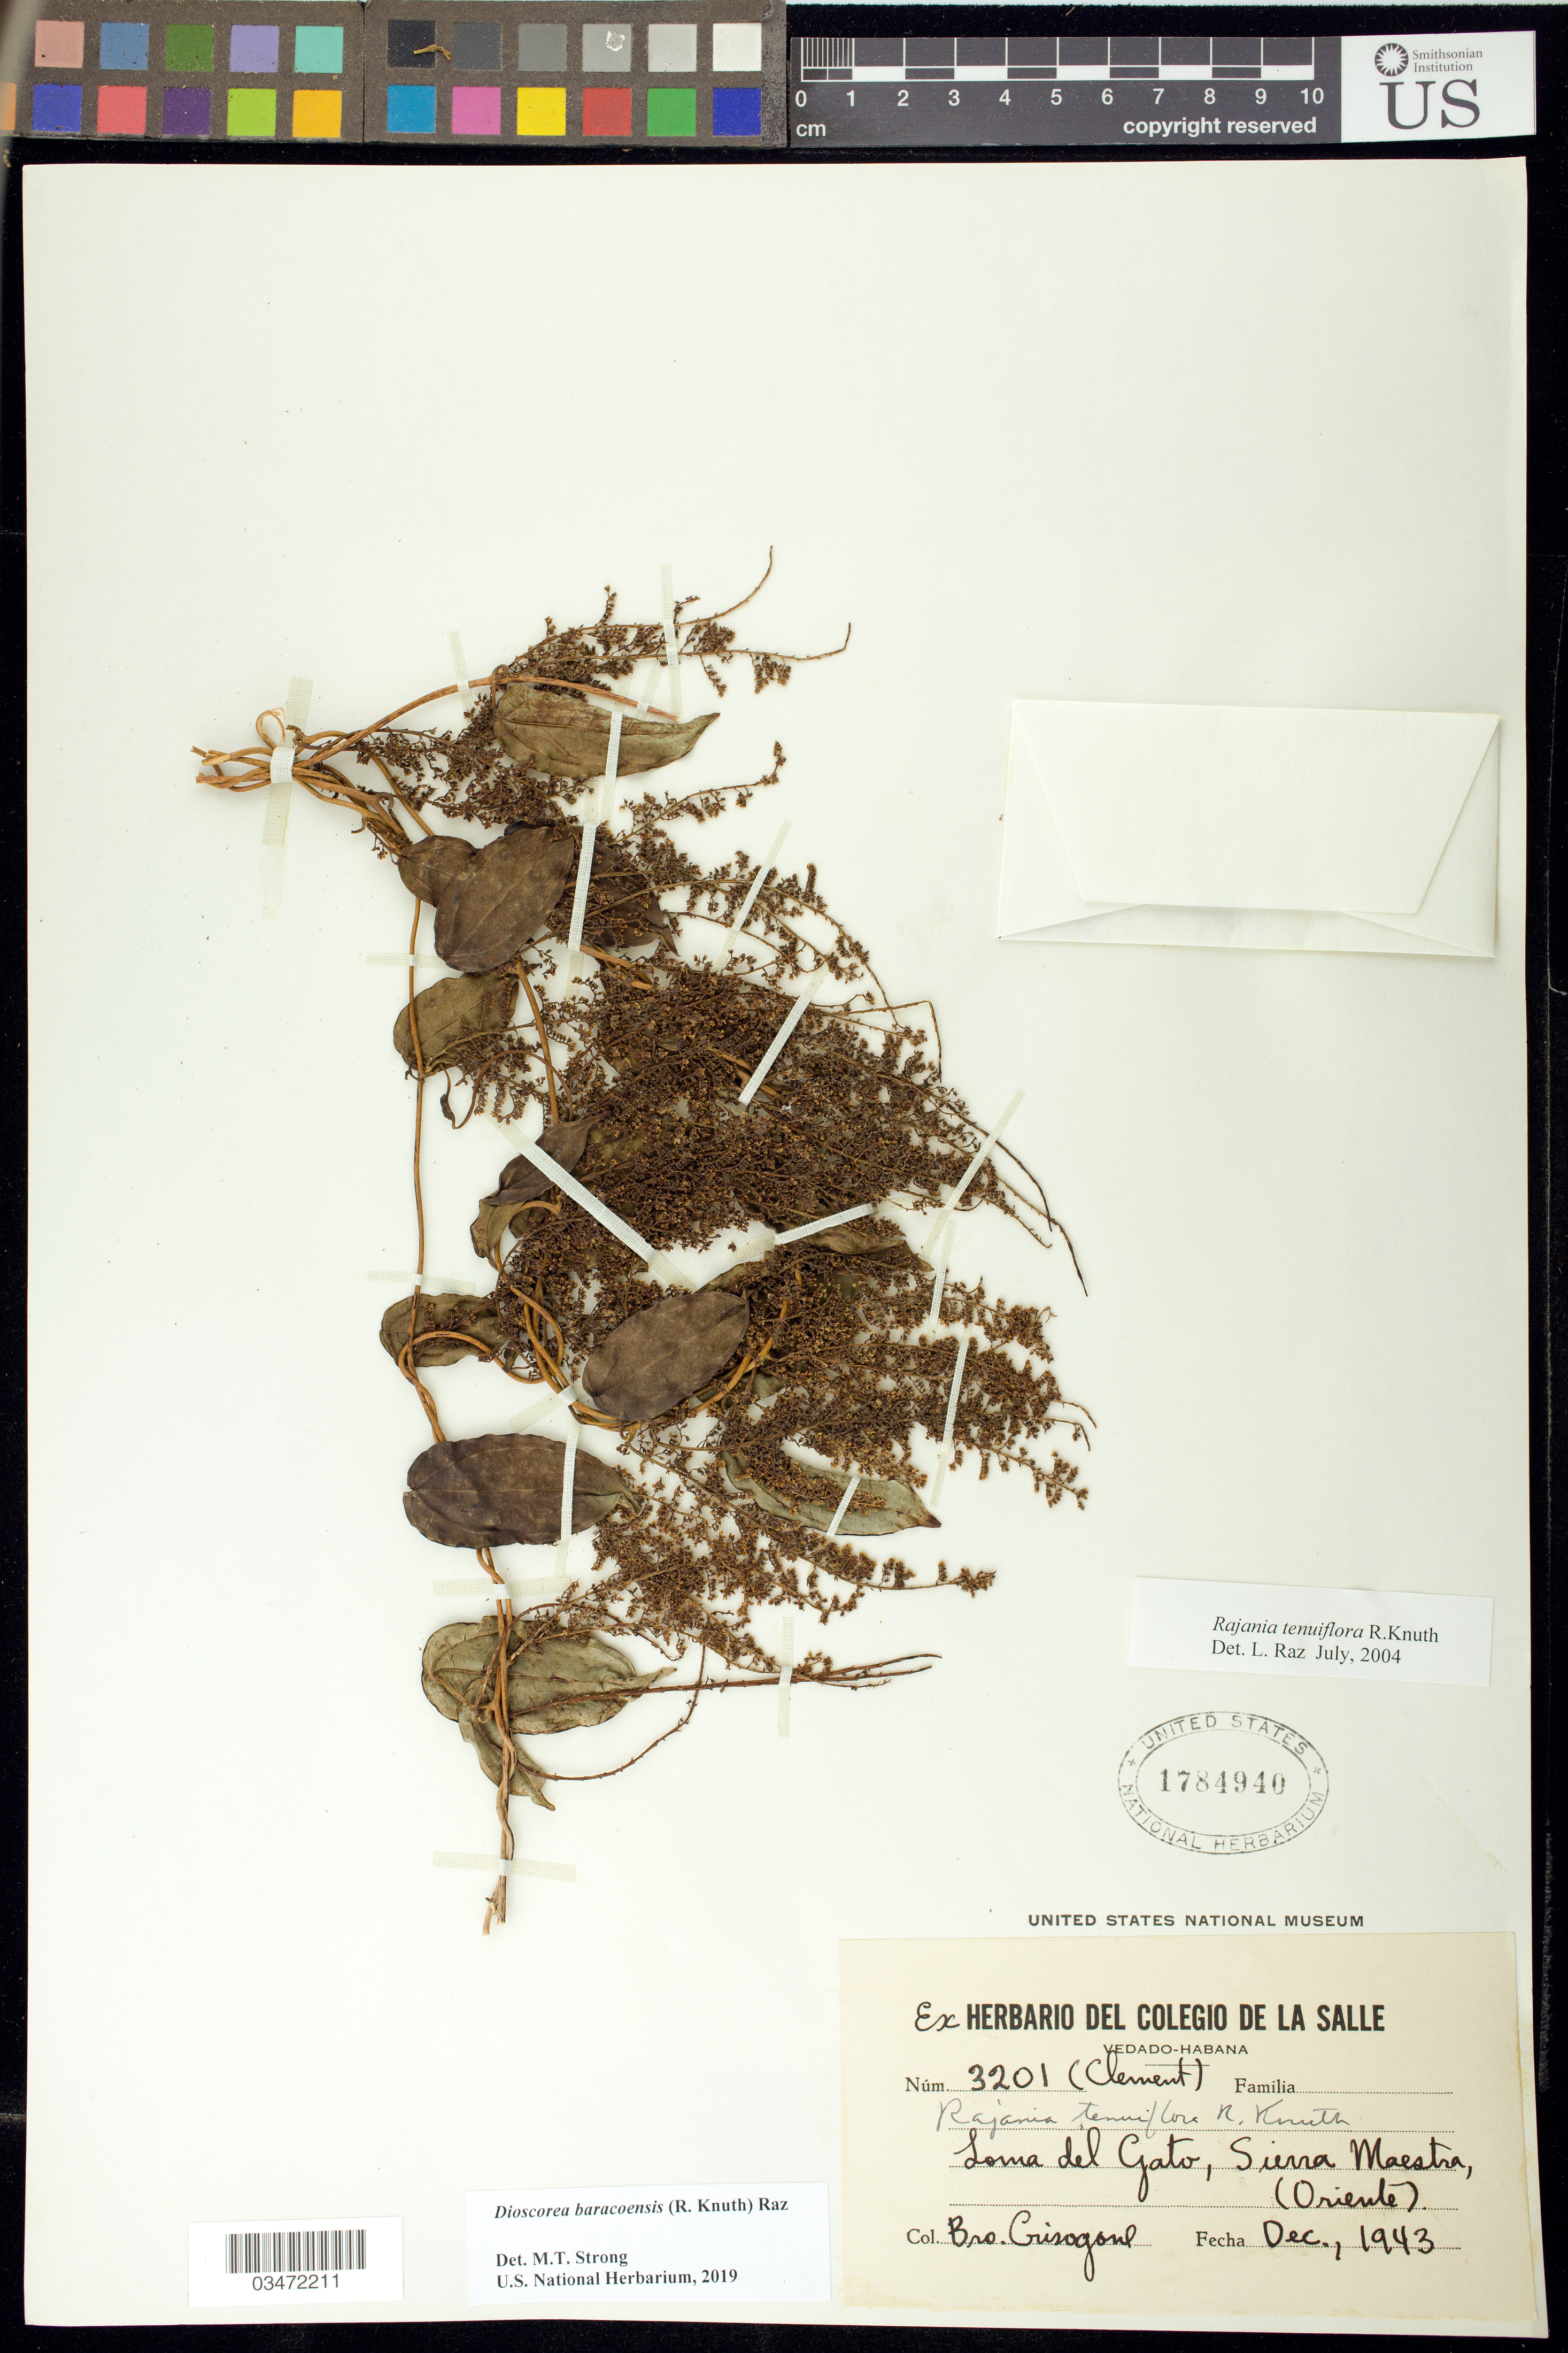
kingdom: Plantae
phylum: Tracheophyta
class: Liliopsida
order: Dioscoreales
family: Dioscoreaceae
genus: Dioscorea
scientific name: Dioscorea baracoensis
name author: (R. Knuth) Raz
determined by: Strong, M. T., (US), Smithsonian Institution - National Museum of Natural History (UNITED STATES)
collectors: B. Chrysogone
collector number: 3201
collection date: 1943-12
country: Cuba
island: Cuba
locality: Oriente. Loma del Gato, Sierra Maestra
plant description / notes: Collector spelled: Bro. Crisogone, but I think the correct spelling is: Chrysogone. Collection no. also reads: 3201 (Clement) so could be that Bro. Clement is the collector?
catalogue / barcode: US 1784940